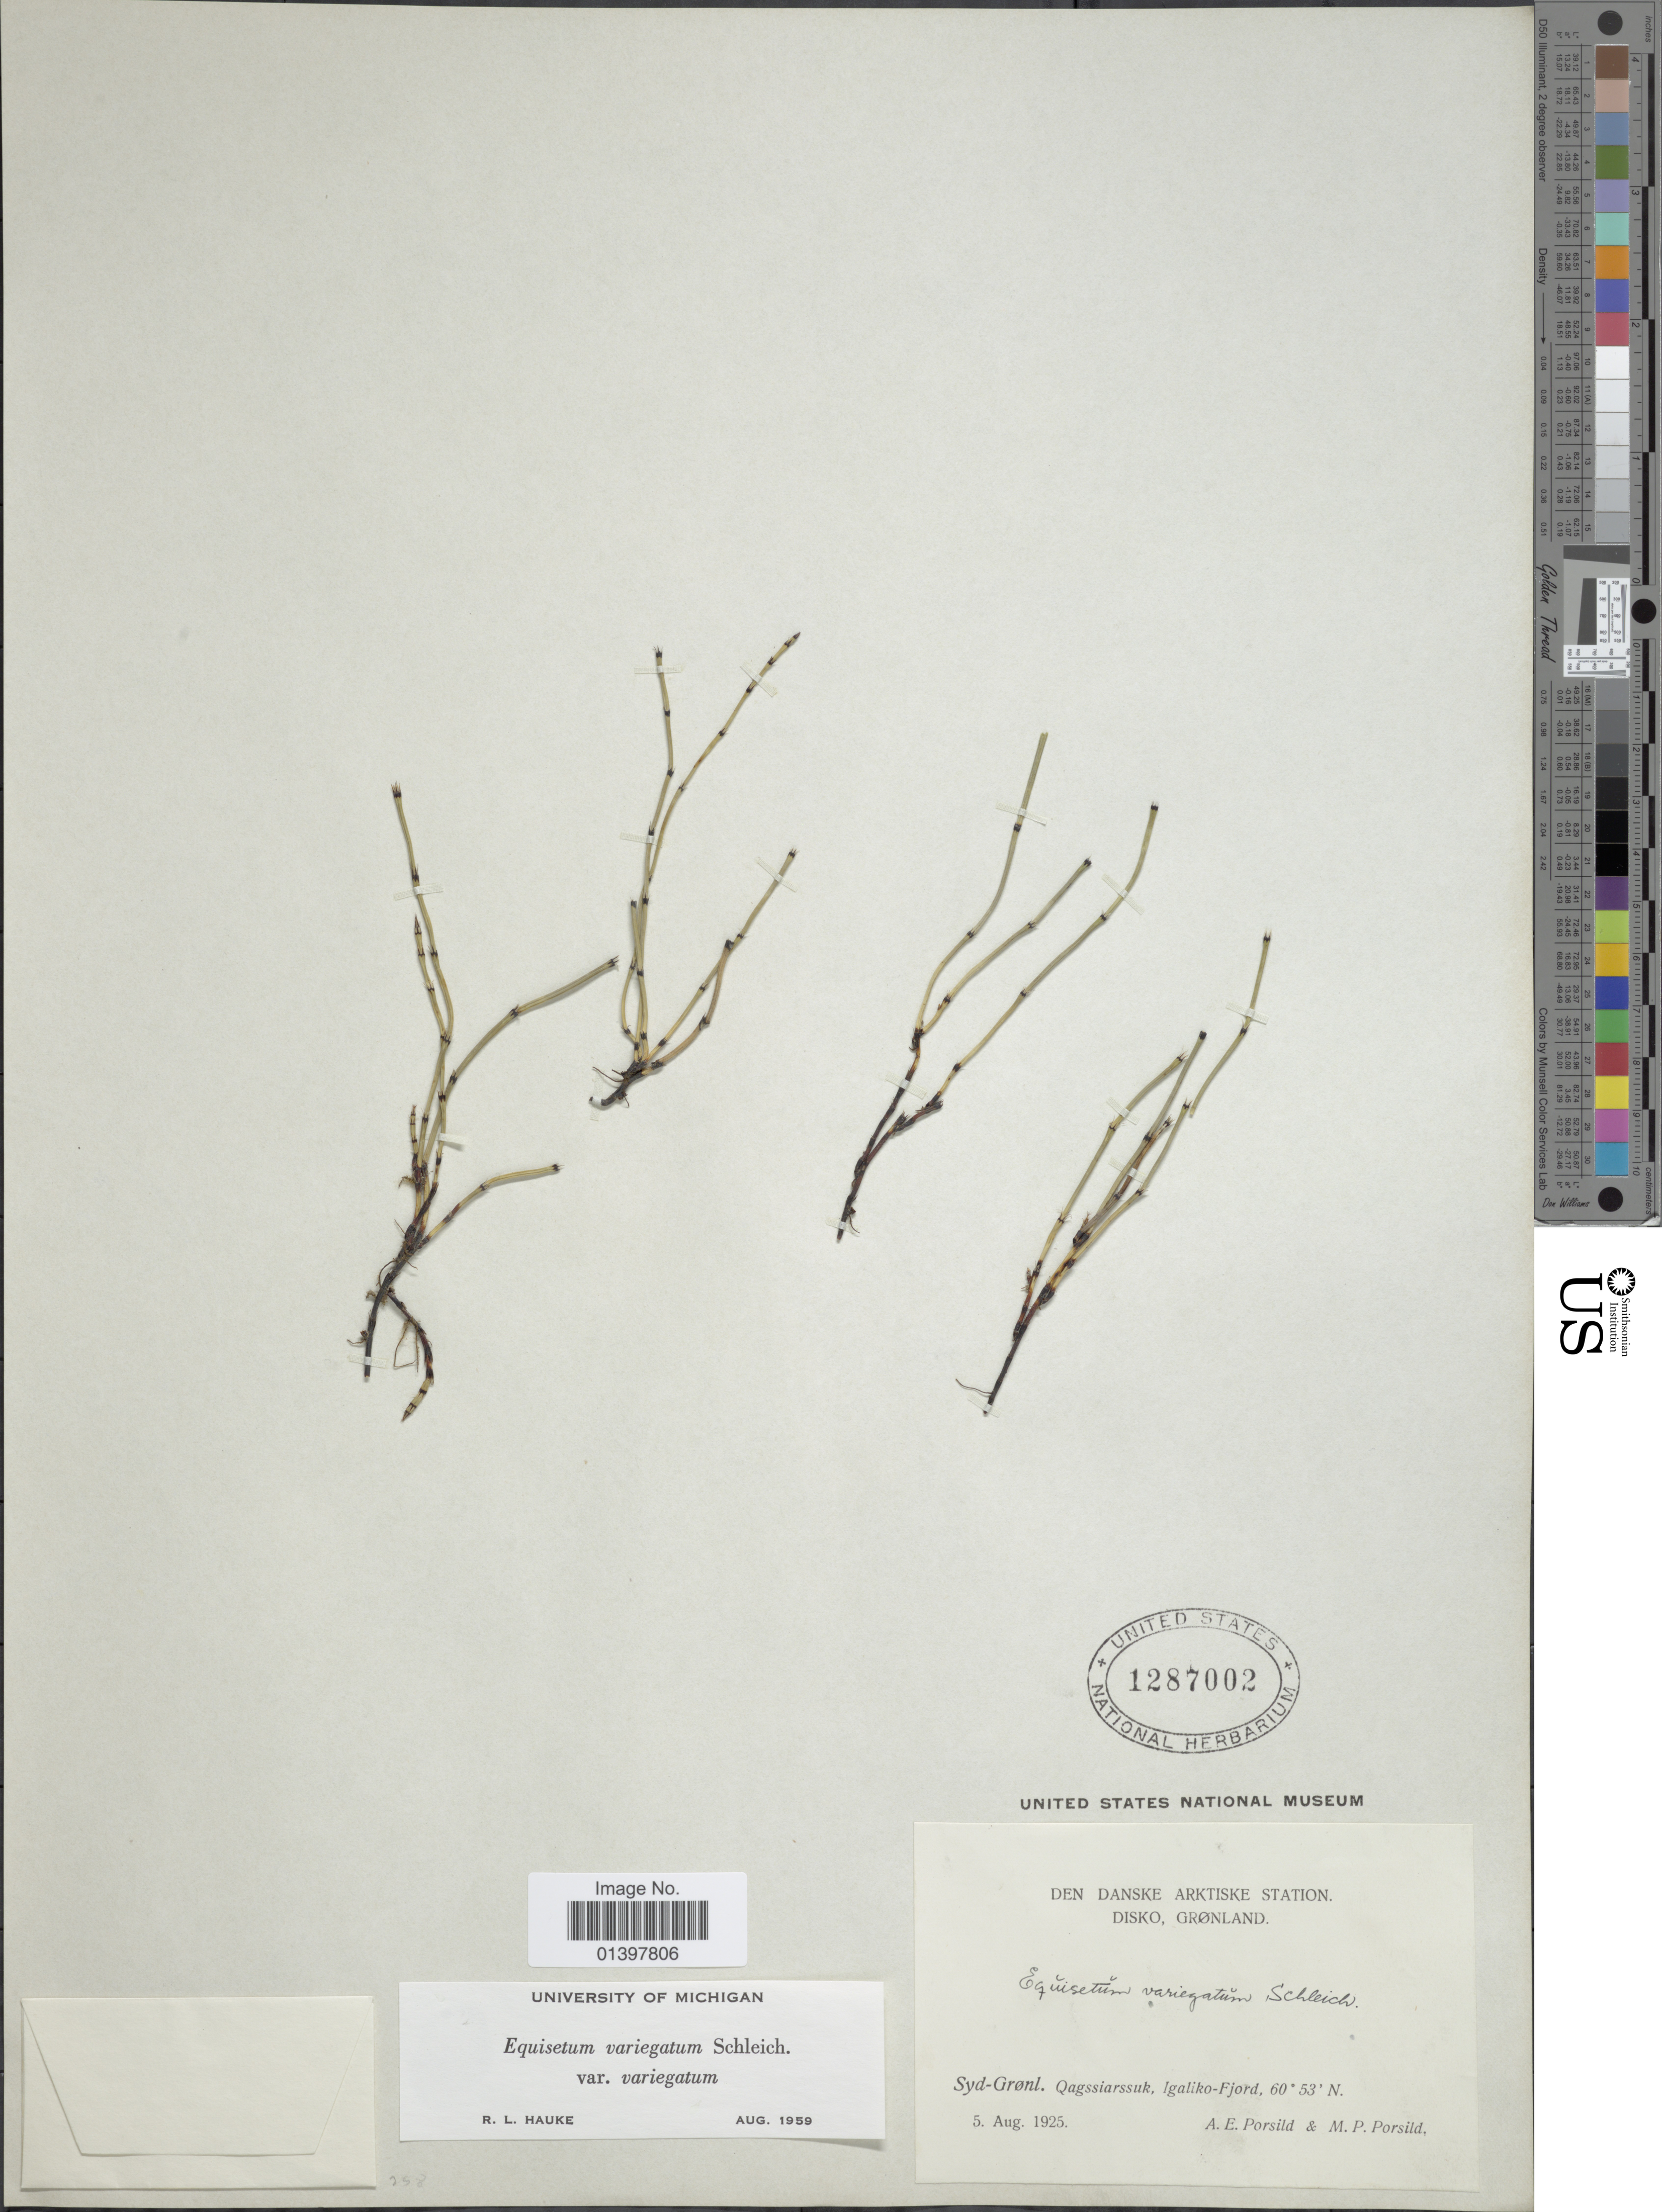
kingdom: Plantae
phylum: Tracheophyta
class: Polypodiopsida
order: Equisetales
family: Equisetaceae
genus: Equisetum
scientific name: Equisetum variegatum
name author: Schleich. ex F. Weber & D. Mohr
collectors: A. E. Porsild & M. P. Porsild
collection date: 1925-08-05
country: Greenland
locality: Den Danske Arktiske station Disko, Grønland, Syd-Grønl. Qagssiarssuk, Igaliko-Fjord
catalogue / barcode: US 1287002